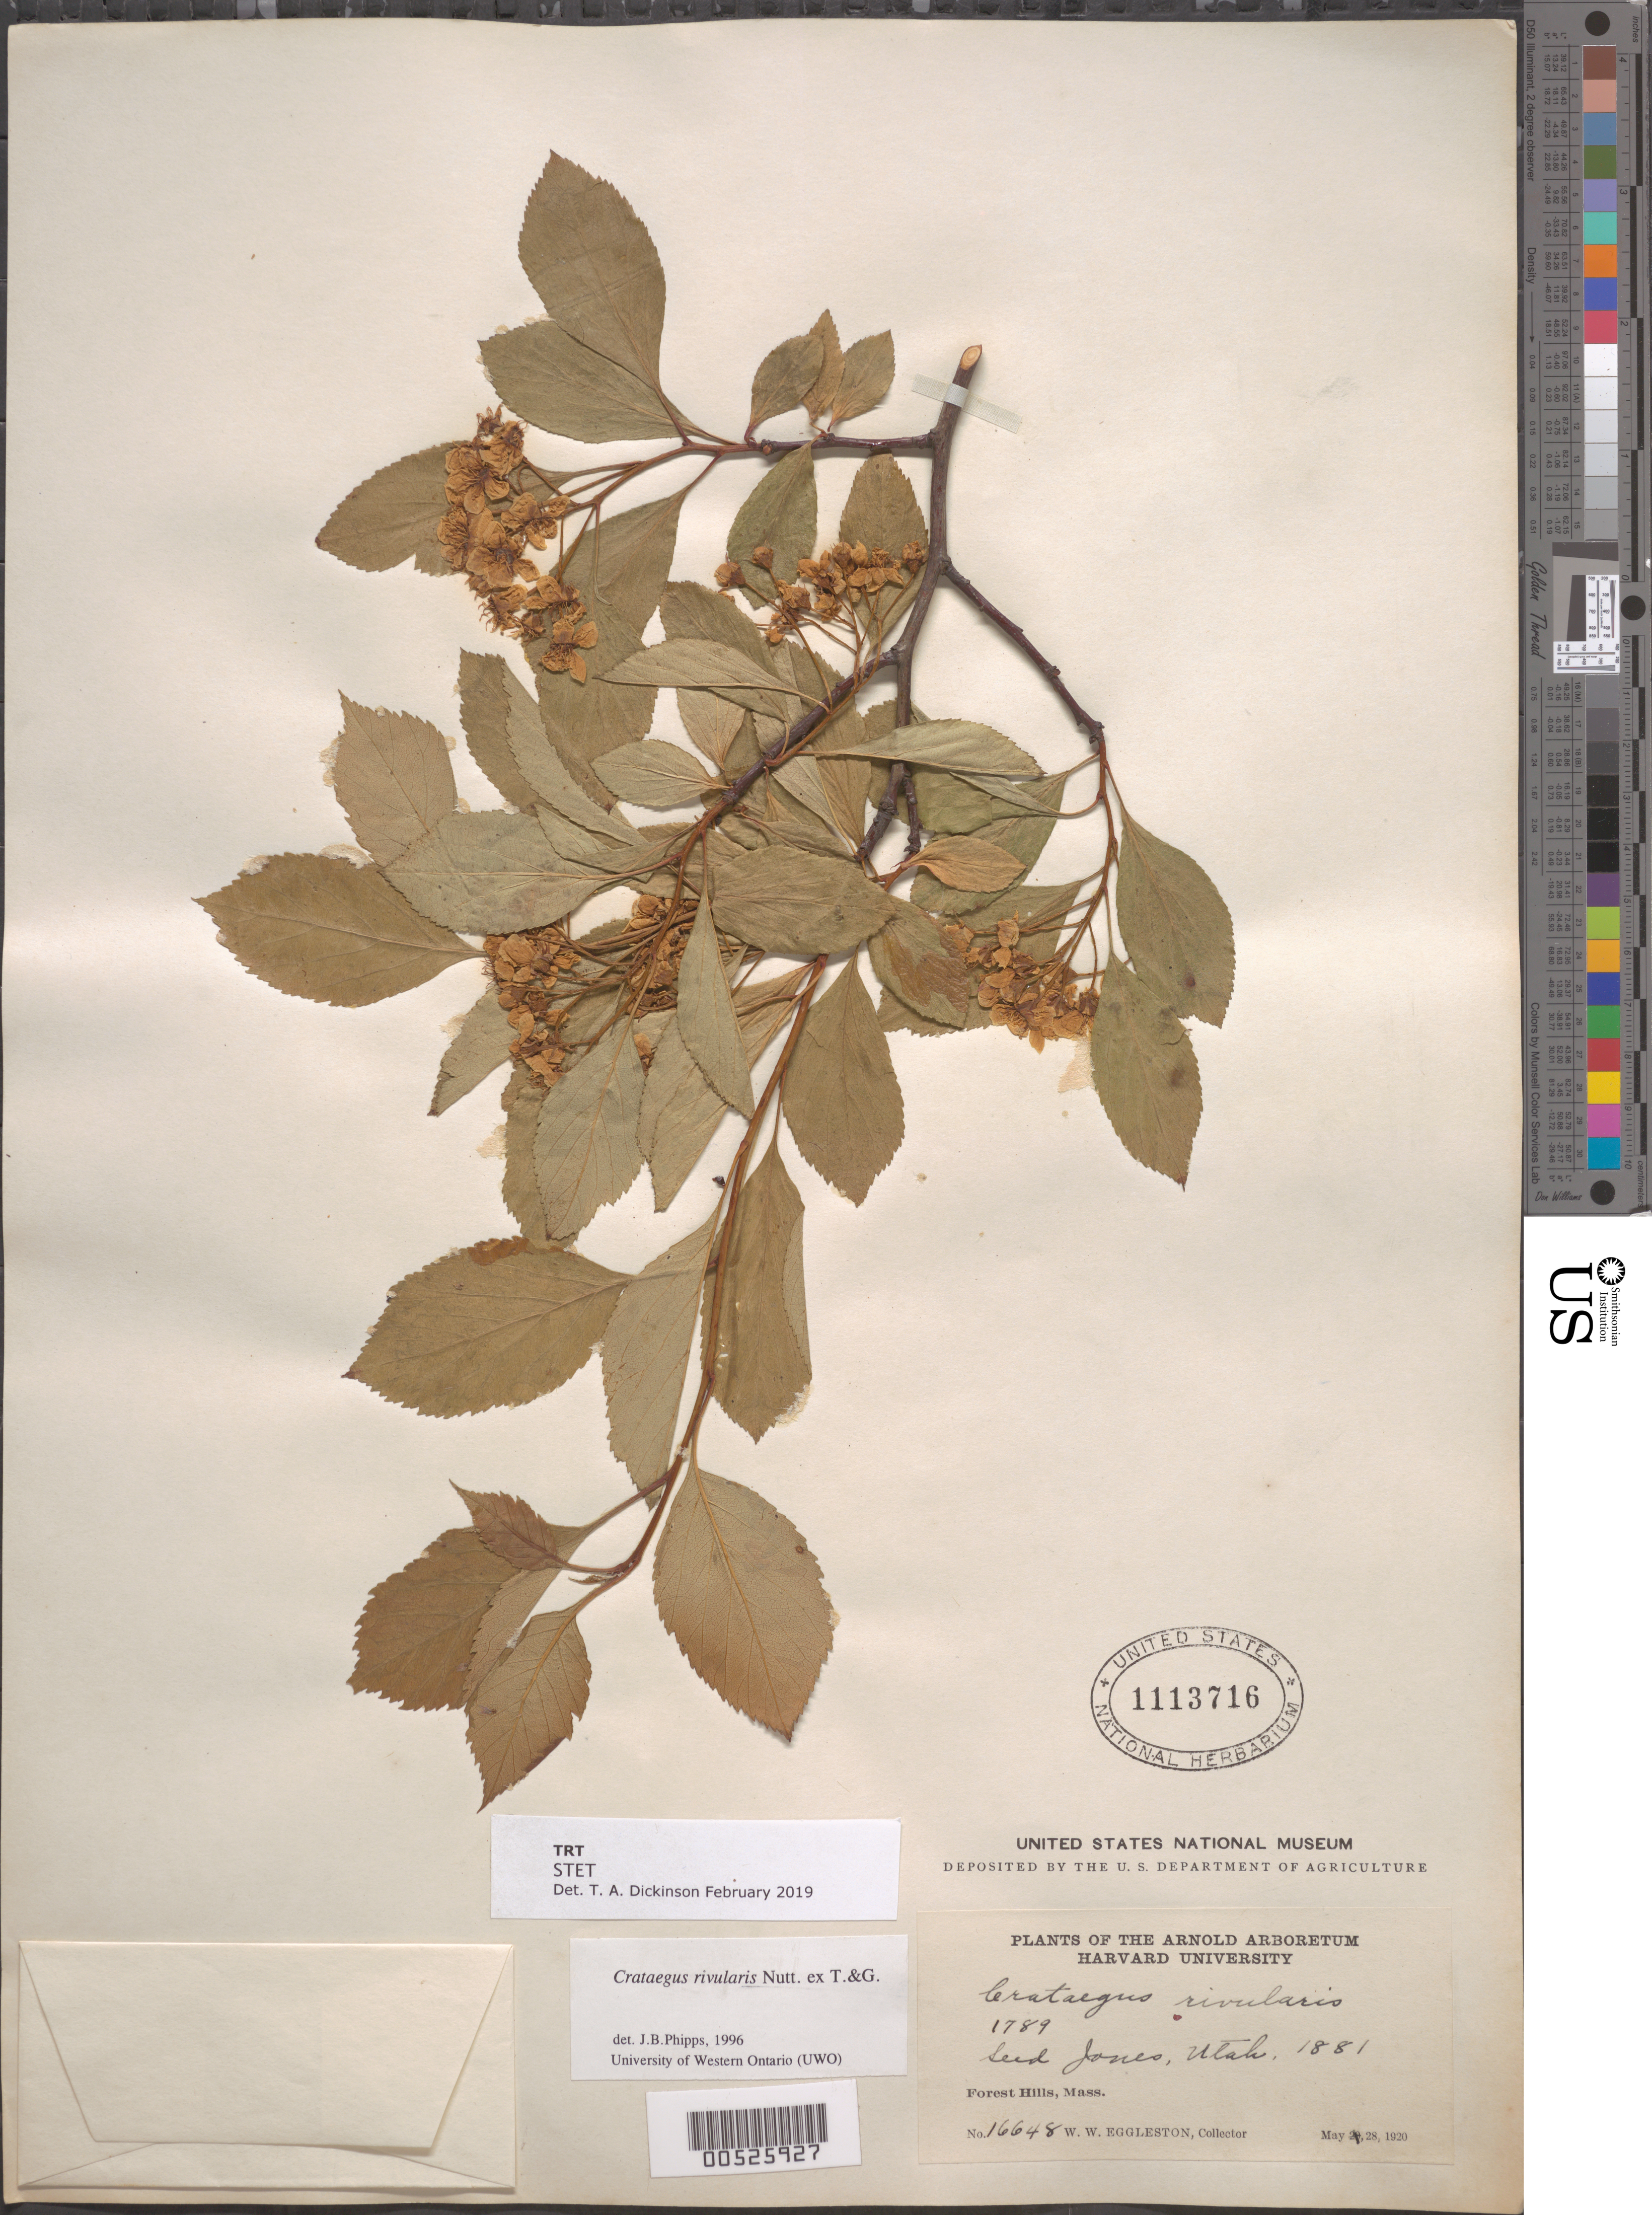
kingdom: Plantae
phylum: Tracheophyta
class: Magnoliopsida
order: Rosales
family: Rosaceae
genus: Crataegus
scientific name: Crataegus rivularis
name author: Nutt.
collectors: W. W. Eggleston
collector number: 16648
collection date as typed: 28 May 1920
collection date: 1920-05-28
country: United States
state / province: Massachusetts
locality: Forest Hills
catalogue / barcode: US 1113716